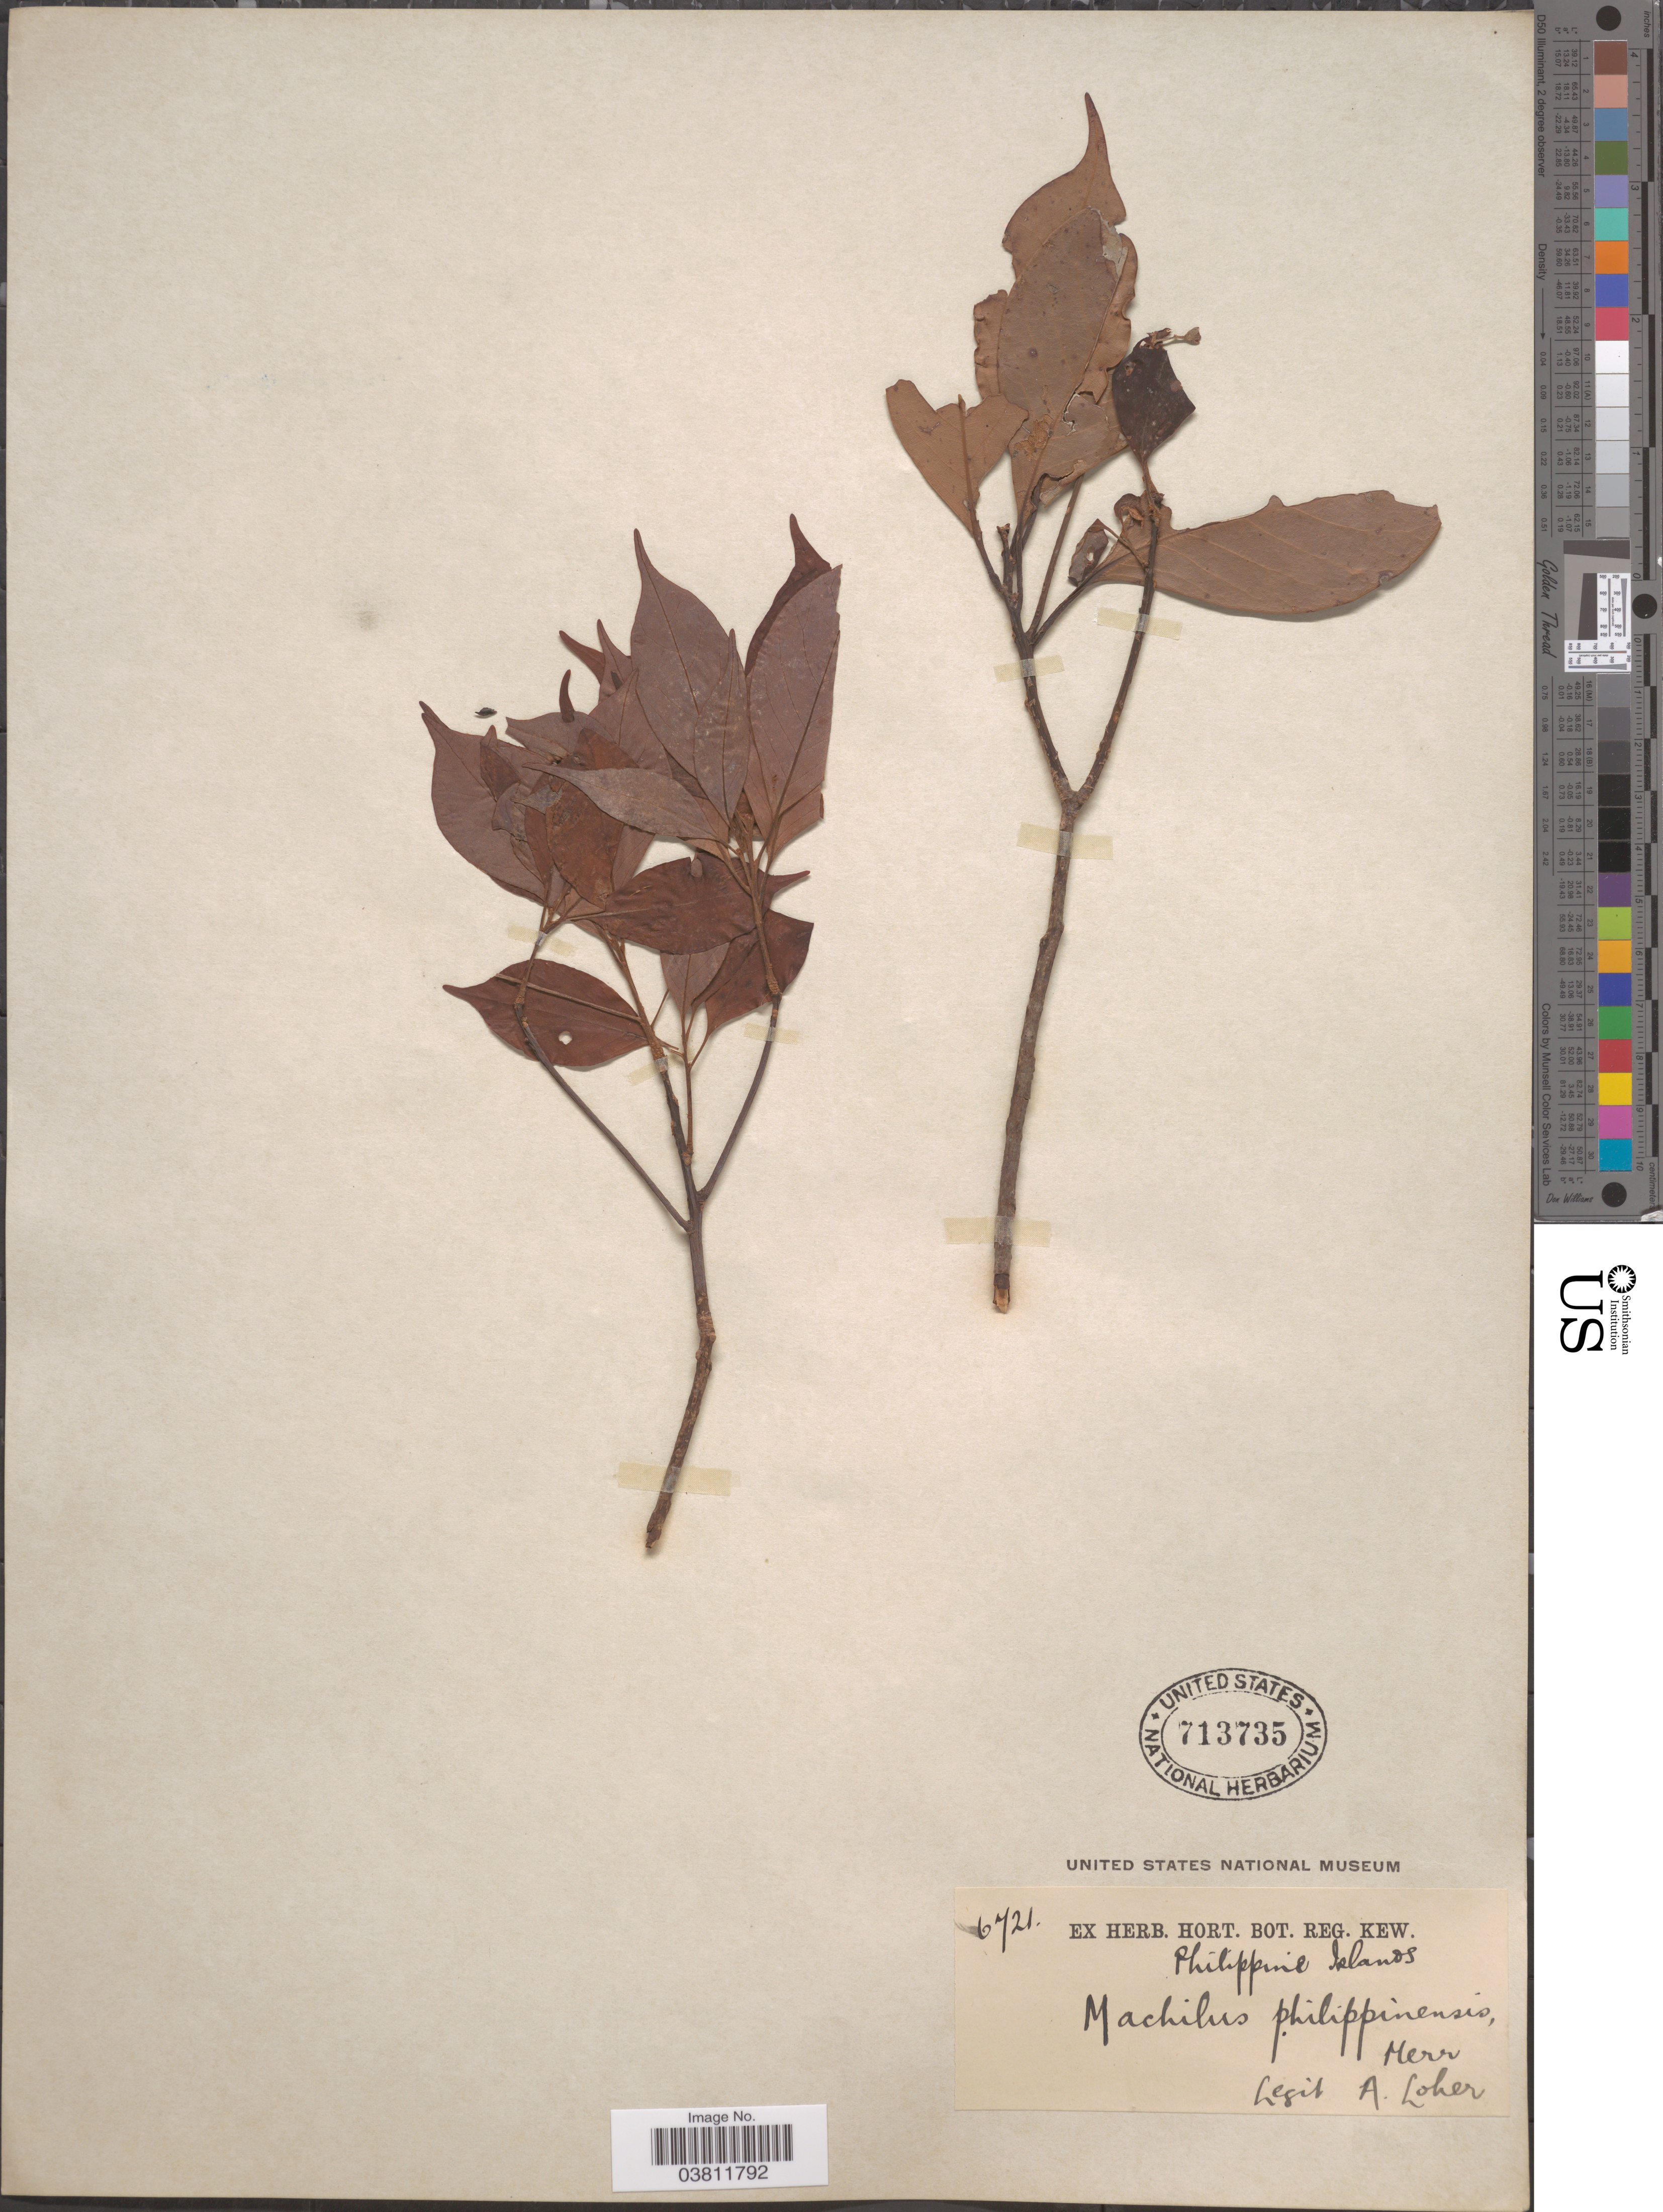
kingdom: Plantae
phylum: Tracheophyta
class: Magnoliopsida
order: Laurales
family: Lauraceae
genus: Machilus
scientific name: Machilus philippinensis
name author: Merr.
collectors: A. Loher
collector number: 6721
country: Philippines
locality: Philippine Islands.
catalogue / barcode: US 713735